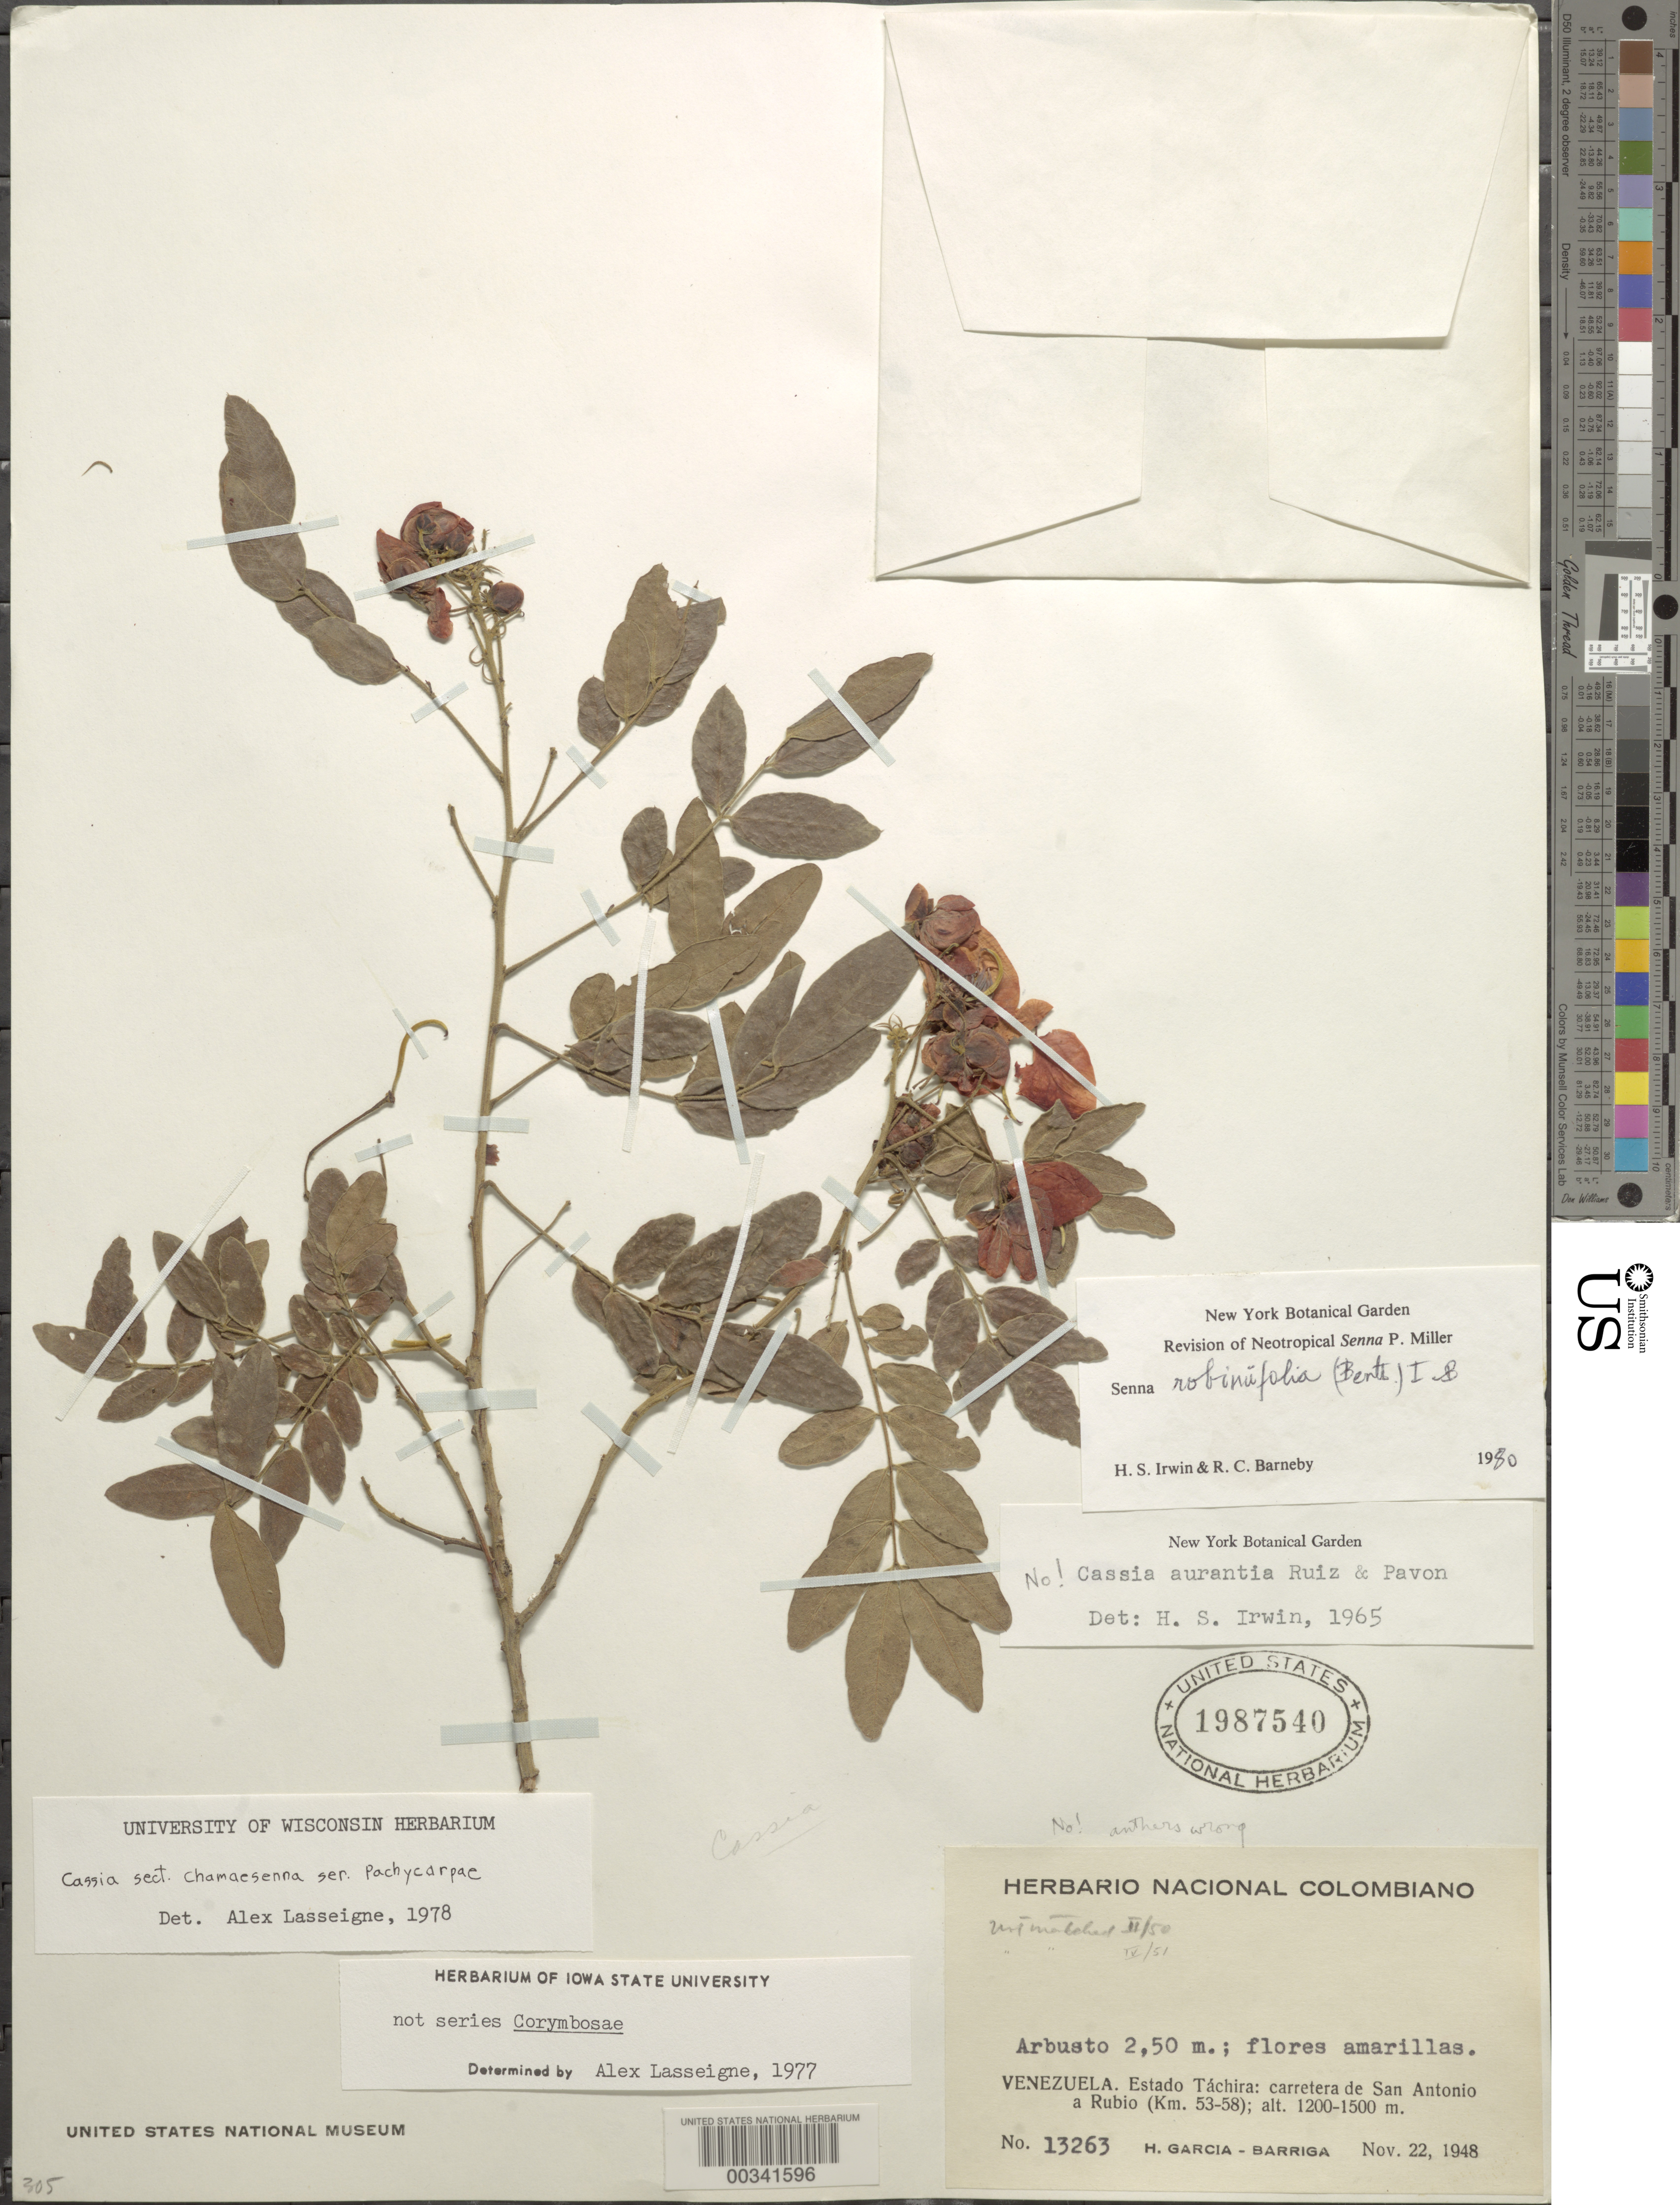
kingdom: Plantae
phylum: Tracheophyta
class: Magnoliopsida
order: Fabales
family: Fabaceae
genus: Senna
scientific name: Senna robiniifolia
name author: (Benth.) H.S. Irwin & Barneby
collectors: H. García Barriga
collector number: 13263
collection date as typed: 22 Nov 1948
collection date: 1948-11-22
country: Venezuela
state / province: Tachira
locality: Carretera de san antonio a rubio, km 53-58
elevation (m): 1200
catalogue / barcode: US 1987540